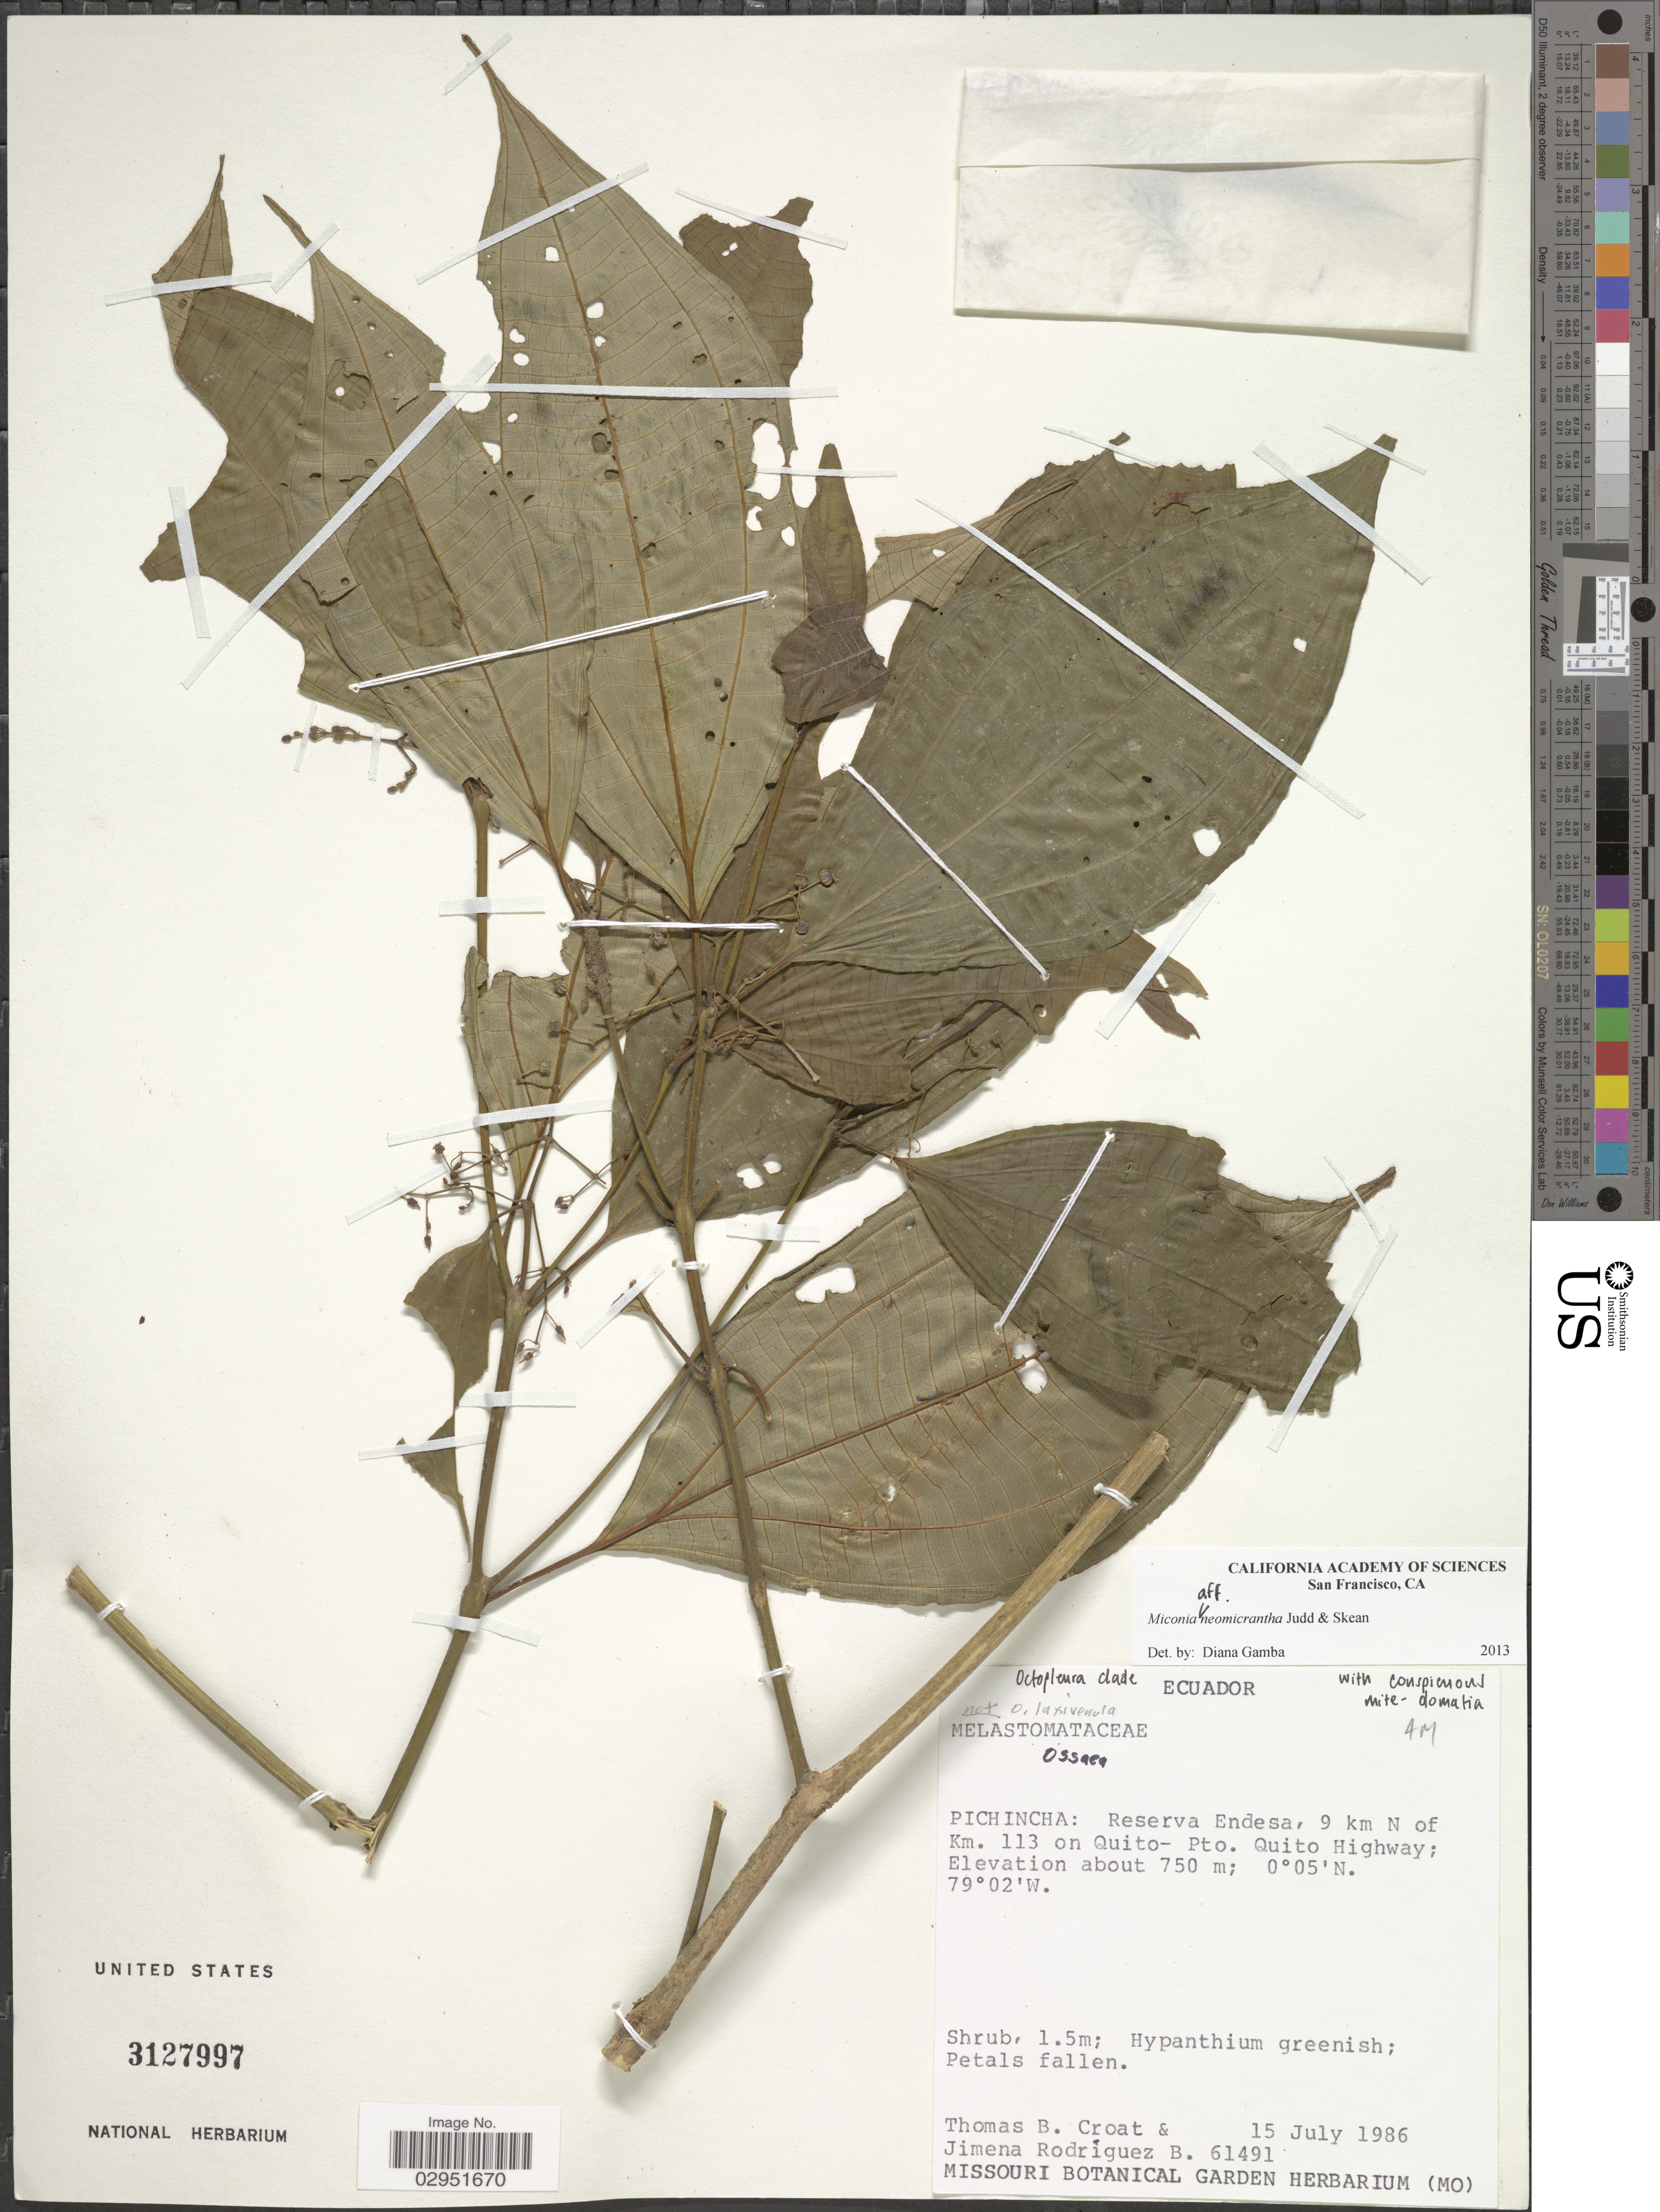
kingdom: Plantae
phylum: Tracheophyta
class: Magnoliopsida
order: Myrtales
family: Melastomataceae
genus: Ossaea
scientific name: Ossaea micrantha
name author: (Sw.) Macfad. ex Cogn.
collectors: T. B. Croat & J. Rodriguez B.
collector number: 61491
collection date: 1986-07-15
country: Ecuador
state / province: Pichincha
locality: Pichincha: Reserva Endesa, 9 km N of Km. 113 on Quito-Pto. Quito Highway.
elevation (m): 750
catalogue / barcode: US 3127997